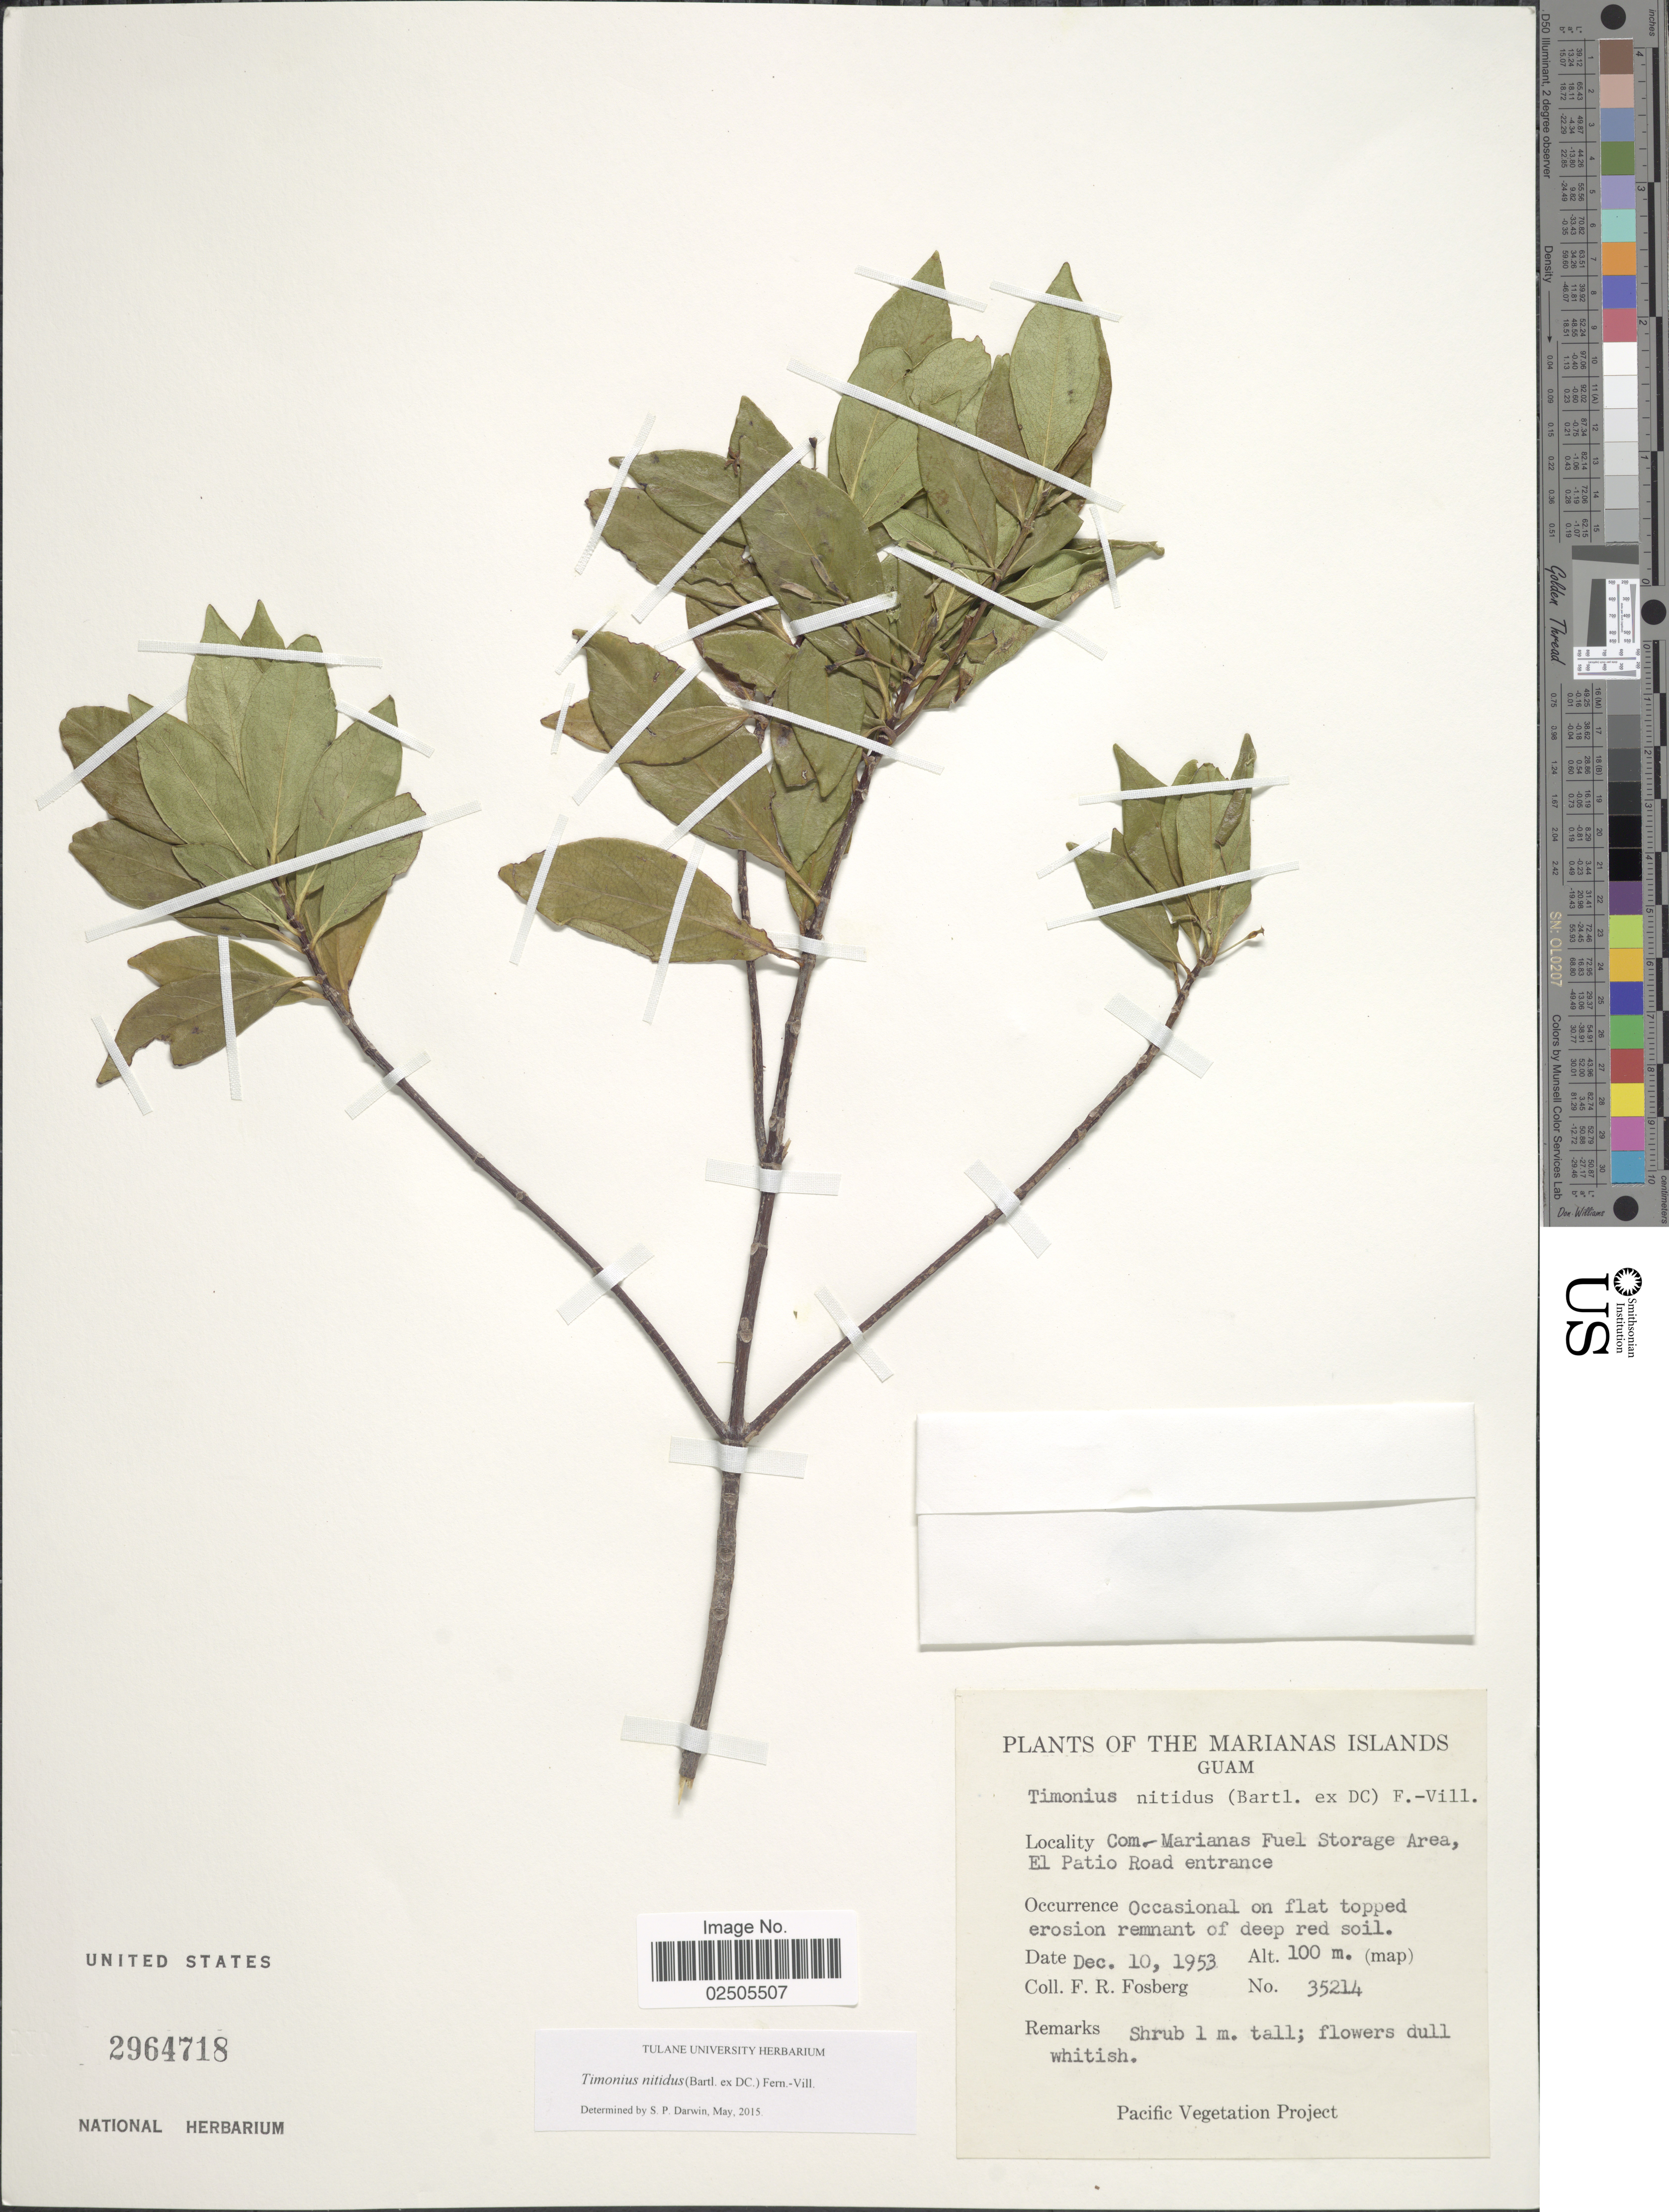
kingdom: Plantae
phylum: Tracheophyta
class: Magnoliopsida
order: Gentianales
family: Rubiaceae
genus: Timonius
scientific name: Timonius nitidus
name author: (Bartl. ex DC.) Fern.-Vill.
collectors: F. R. Fosberg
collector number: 35214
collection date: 1953-12-10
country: Guam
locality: The Marianas Islands, Com. Marianas Fuel Storage Area, El Patio Road entrance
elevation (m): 100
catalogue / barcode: US 2964718